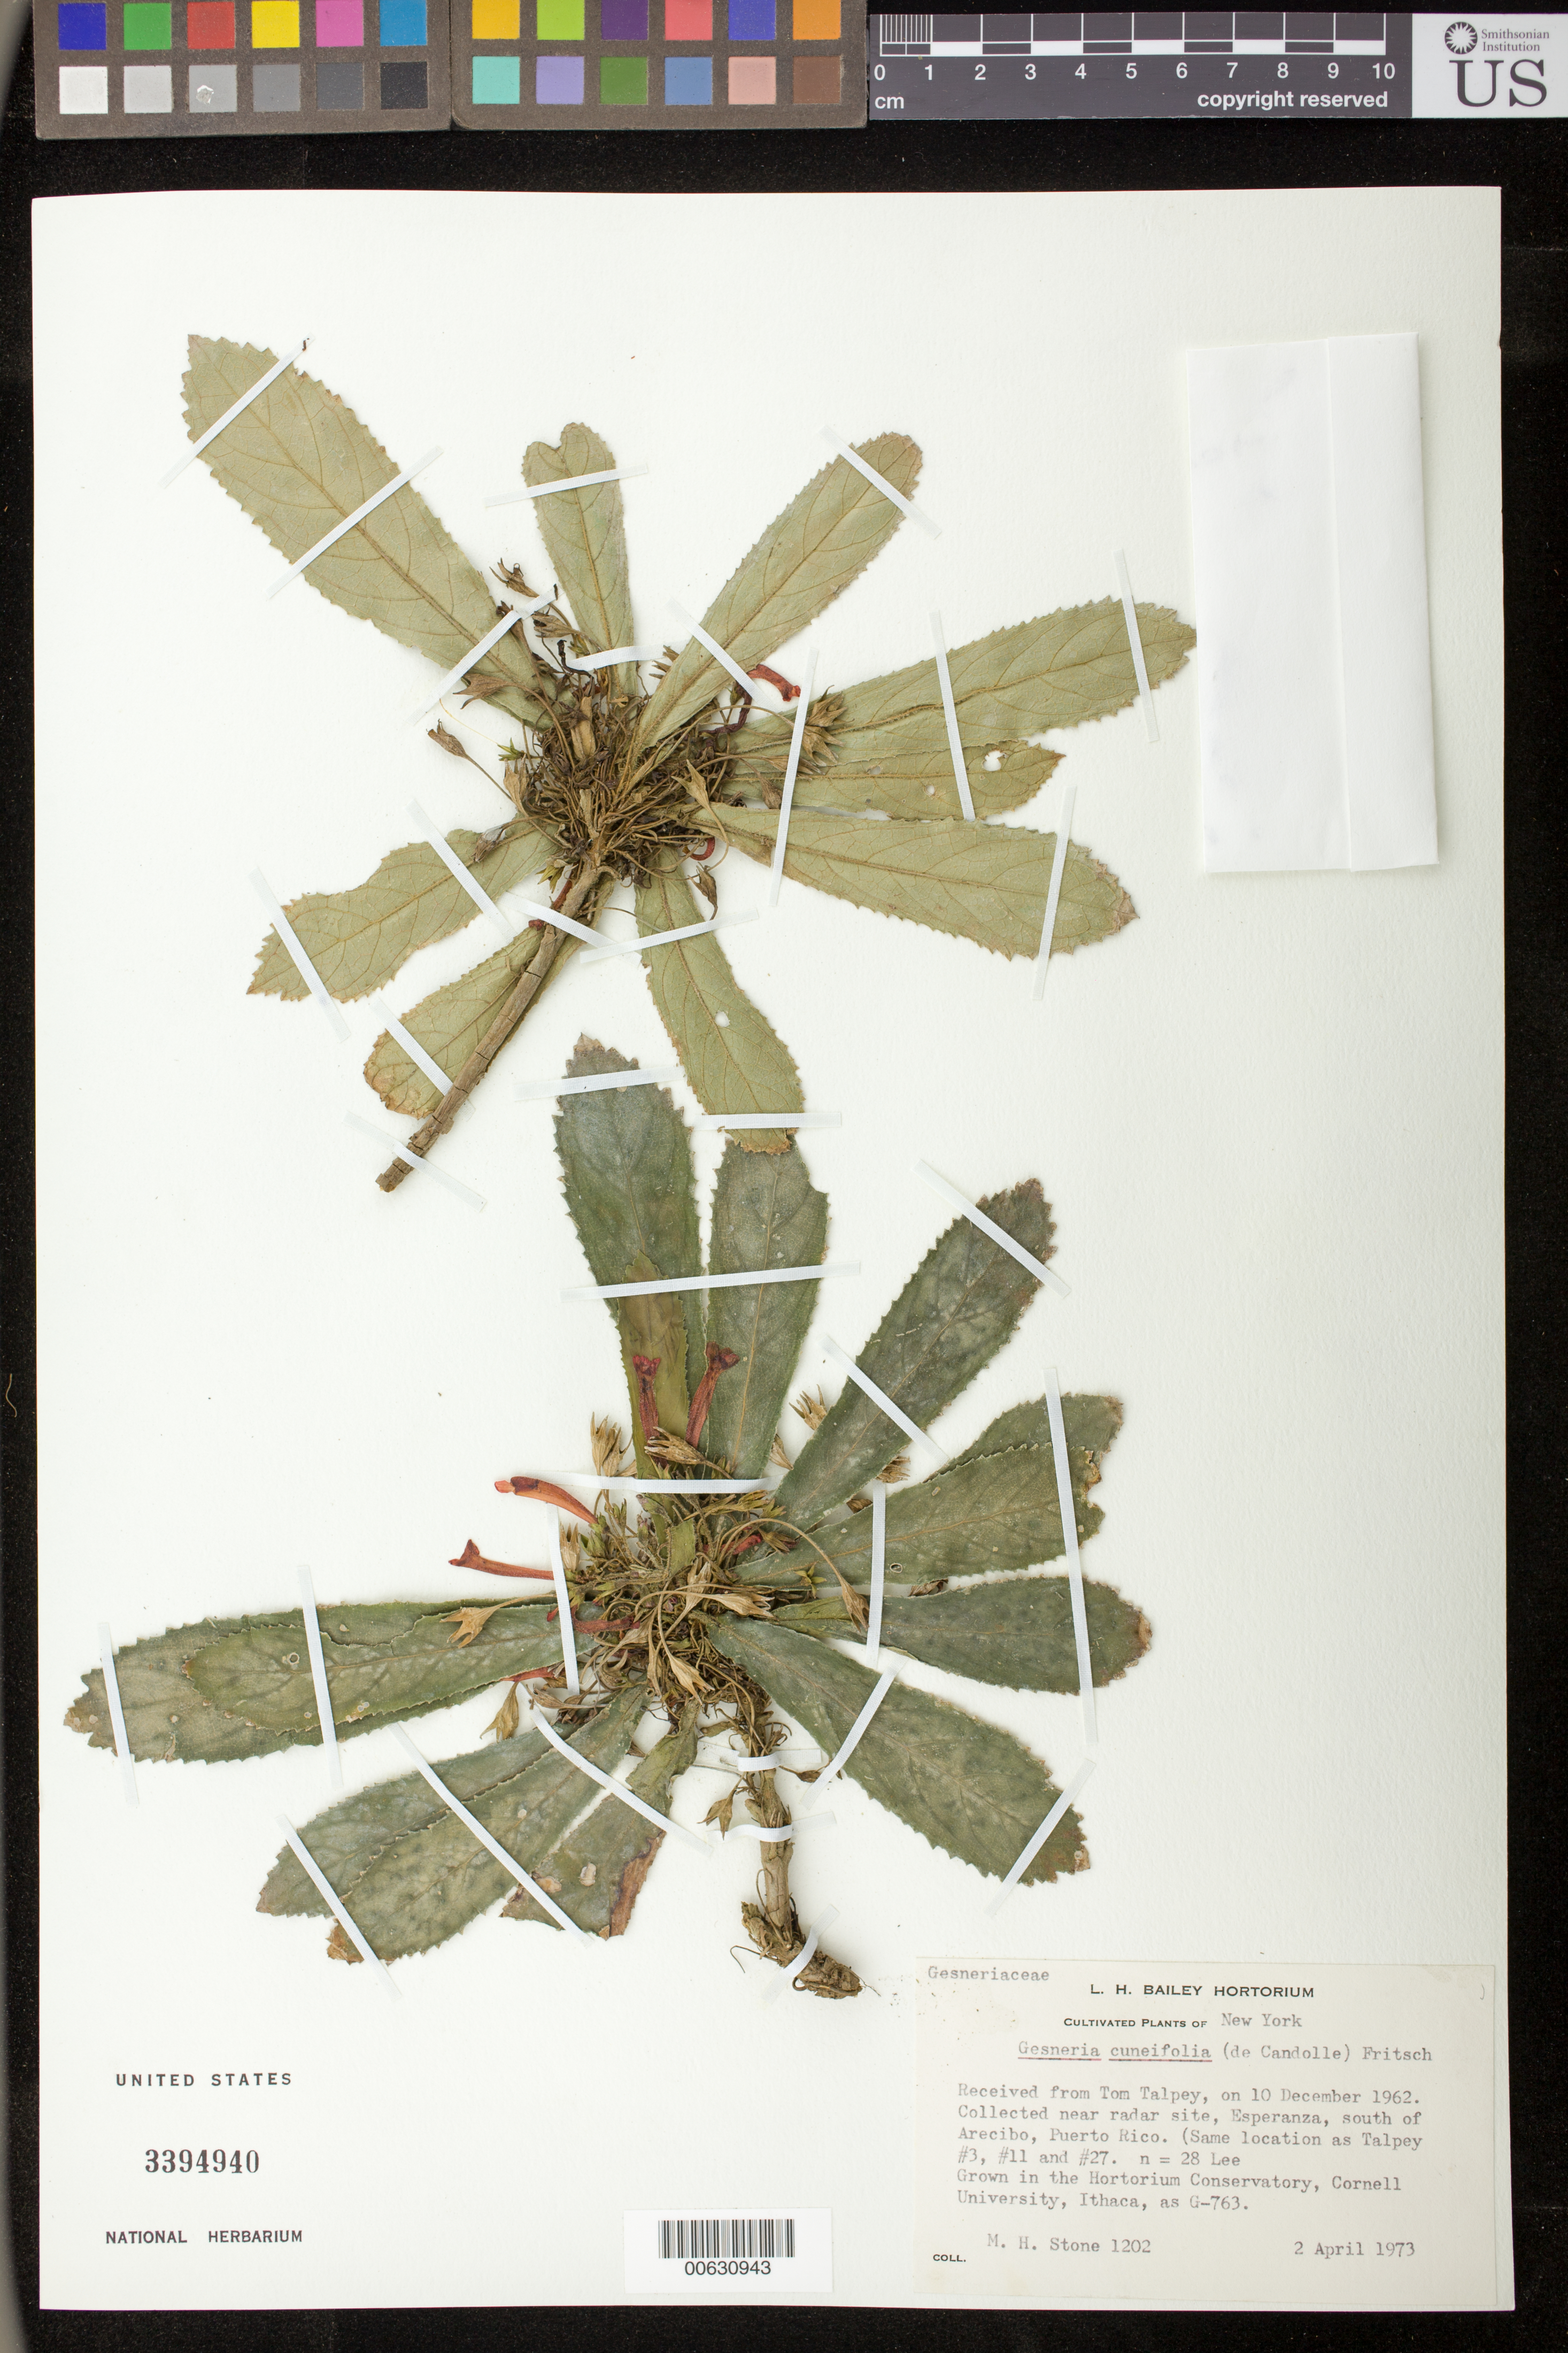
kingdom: Plantae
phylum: Tracheophyta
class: Magnoliopsida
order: Lamiales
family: Gesneriaceae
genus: Gesneria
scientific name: Gesneria cuneifolia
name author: (DC.) Fritsch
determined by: Skog, Laurence E.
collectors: M. Stone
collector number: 1202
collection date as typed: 02 Apr 1973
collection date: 1973-04-02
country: Puerto Rico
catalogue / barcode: US 3394940